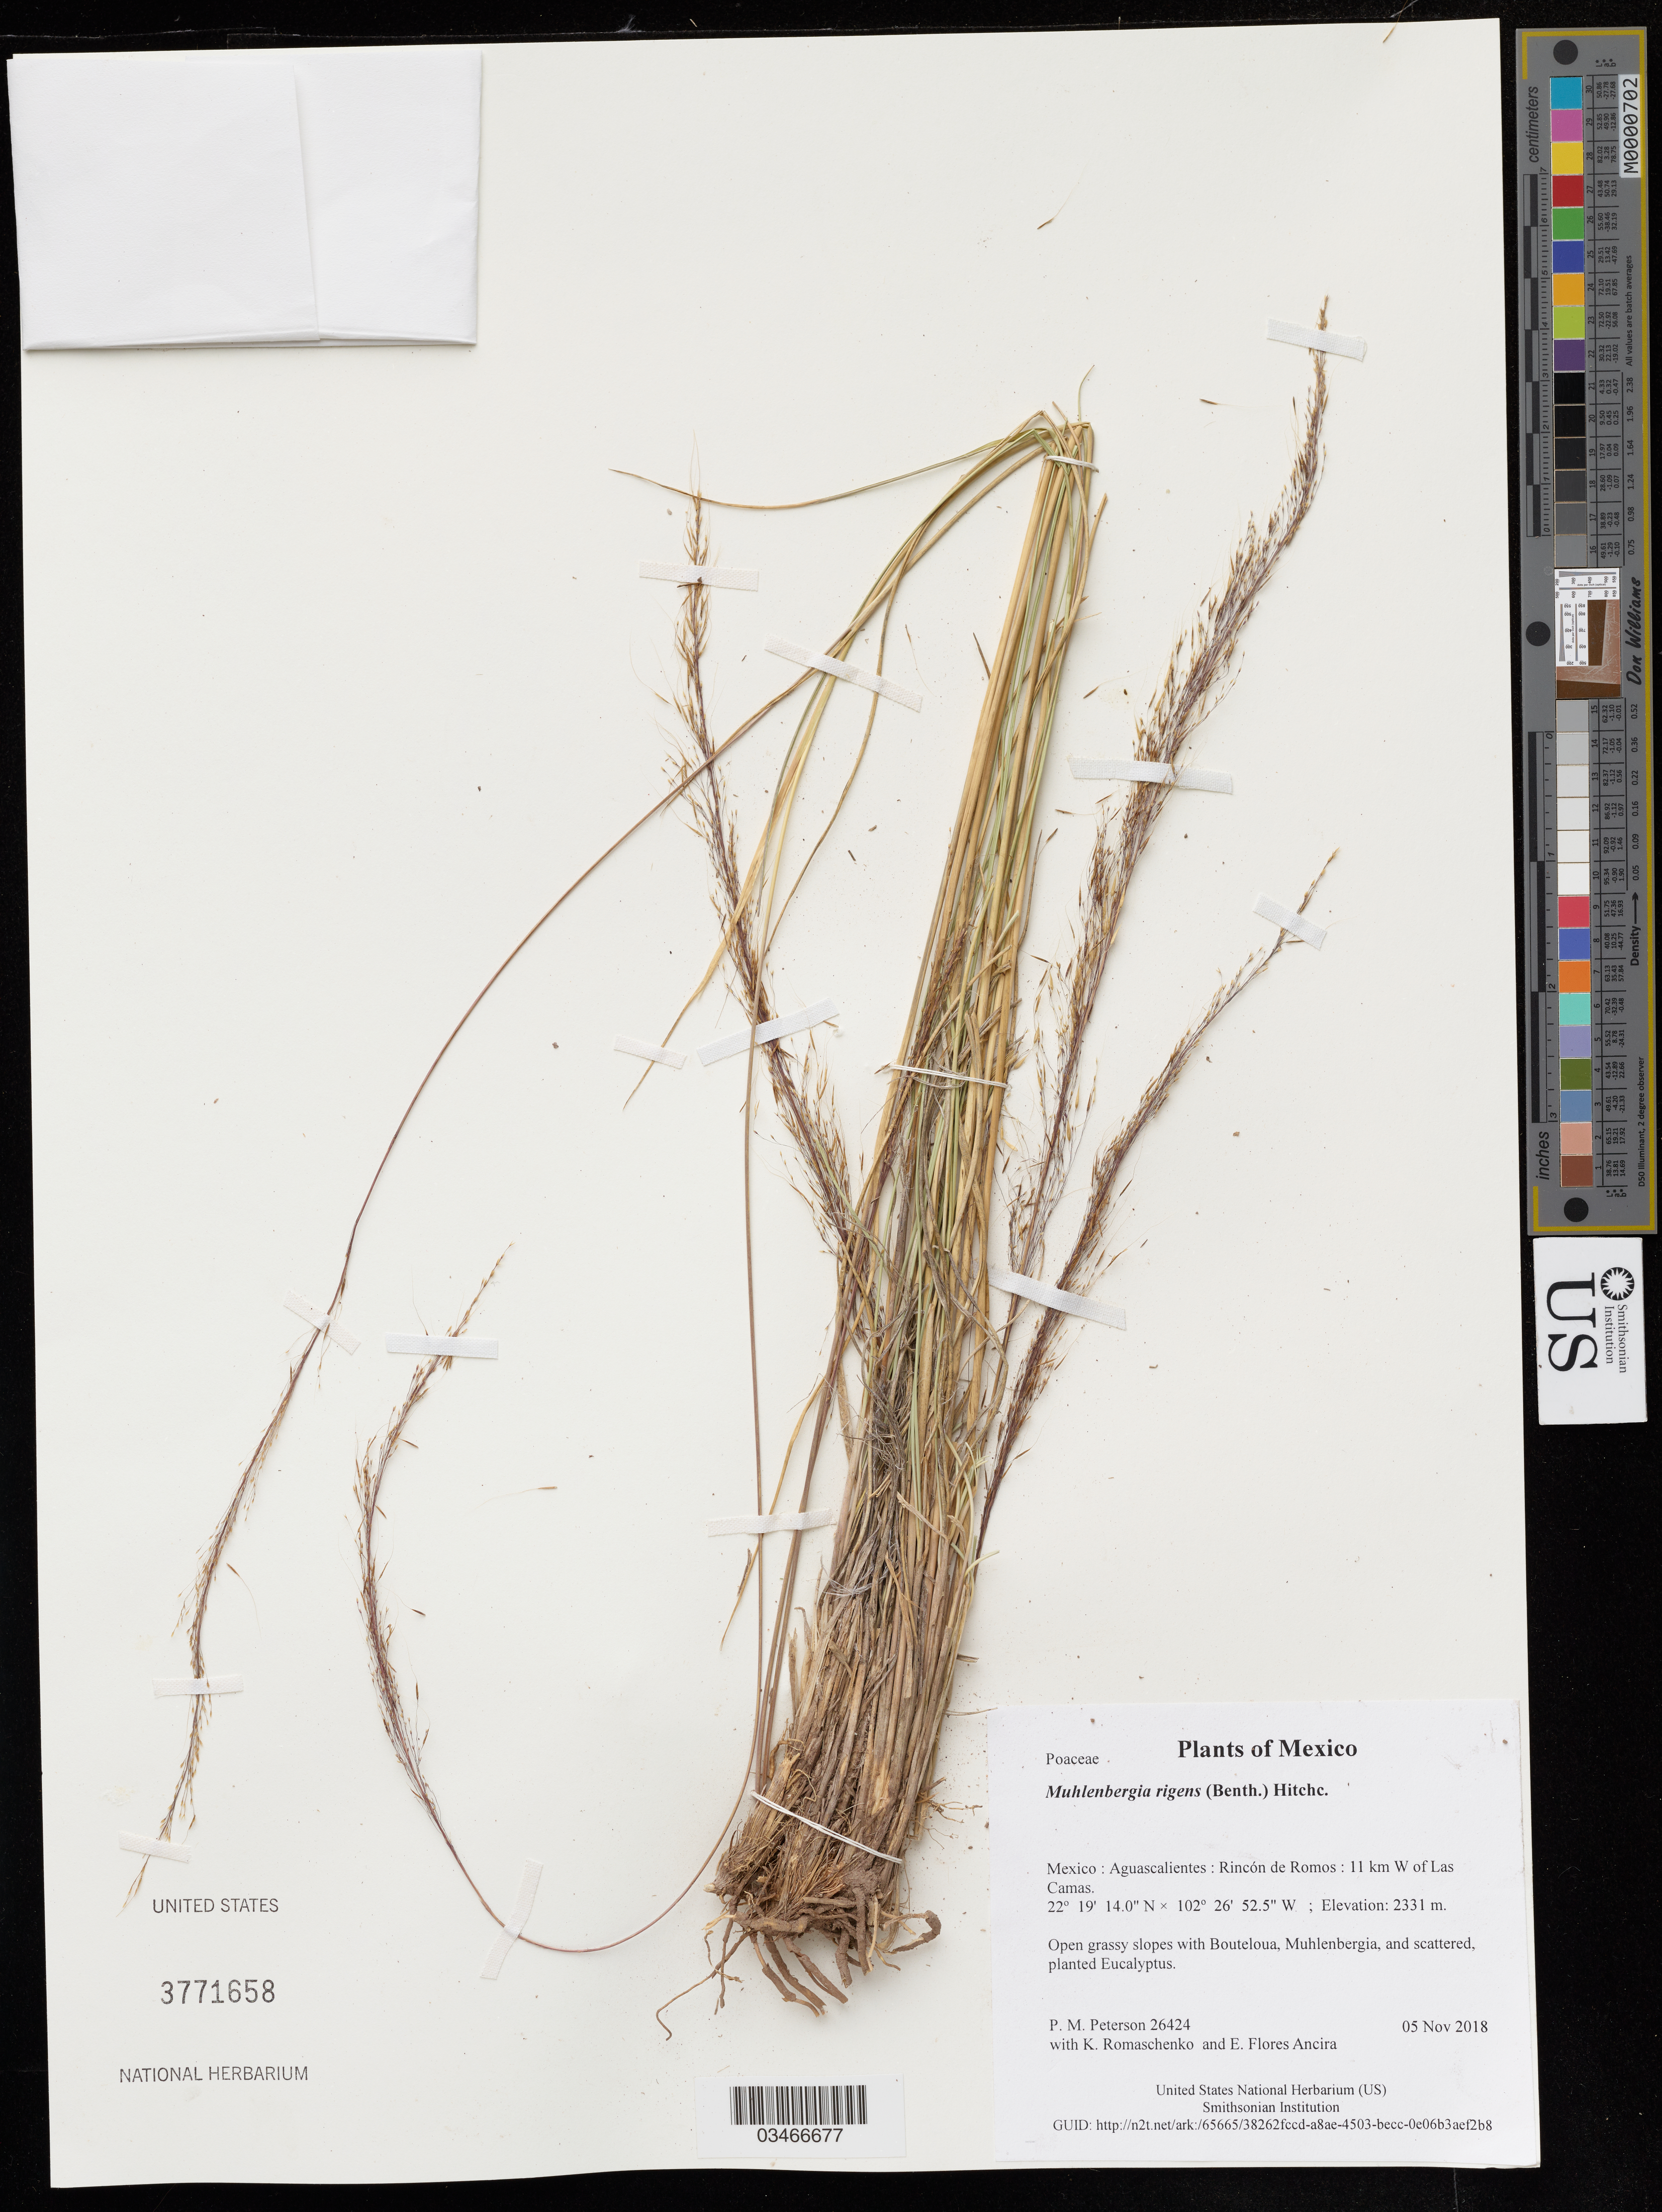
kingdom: Plantae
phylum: Tracheophyta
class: Liliopsida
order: Poales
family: Poaceae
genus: Muhlenbergia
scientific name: Muhlenbergia rigens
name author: (Benth.) Hitchc.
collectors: P. M. Peterson, K. Romaschenko & E. Flores Ancira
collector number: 26424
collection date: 2018-11-05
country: Mexico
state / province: Aguascalientes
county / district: Rincón de Romos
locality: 11 km W of Las Camas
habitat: Open grassy slopes with Bouteloua, Muhlenbergia, and scattered, planted Eucalyptus.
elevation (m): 2331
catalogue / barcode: US 3771658